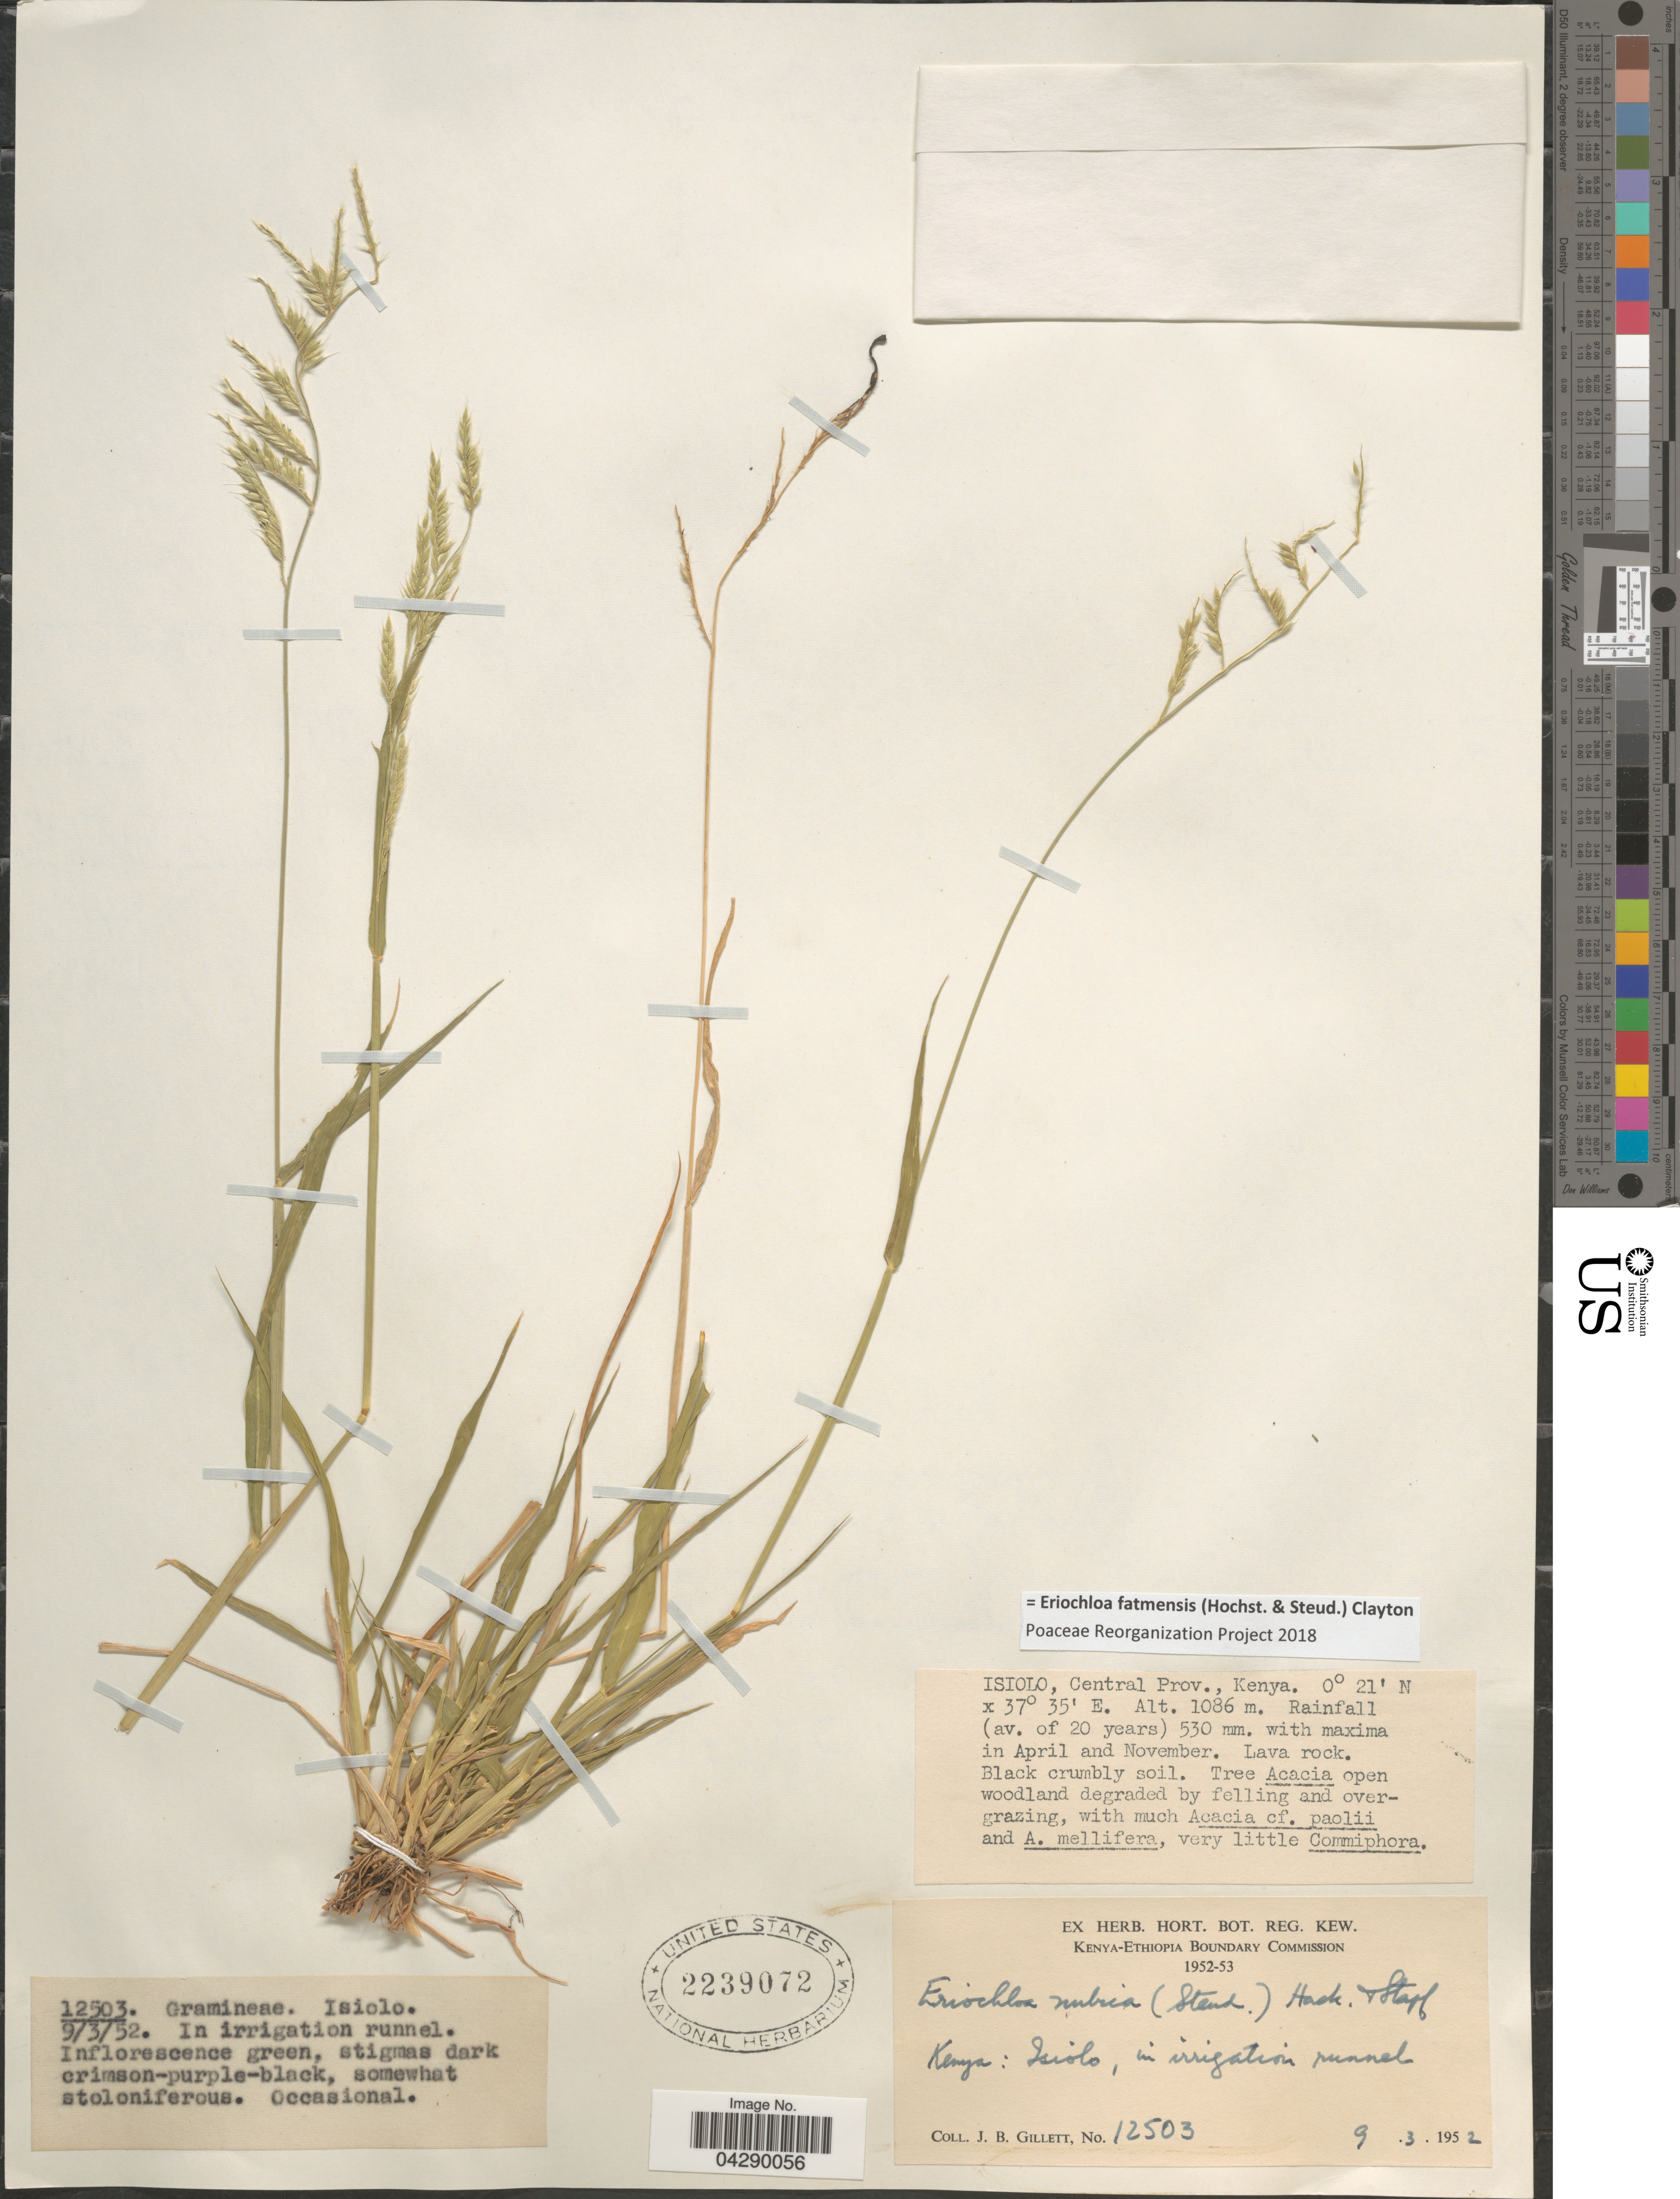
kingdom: Plantae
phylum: Tracheophyta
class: Liliopsida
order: Poales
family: Poaceae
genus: Eriochloa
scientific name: Eriochloa fatmensis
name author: (Hochst. & Steud.) Clayton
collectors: J. B. Gillett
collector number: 12503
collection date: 1952-03-09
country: Kenya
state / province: Isiolo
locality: Isiolo. Kenya-Ethiopia Boundary Commission 1952-53. In irrigation runnel.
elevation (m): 1086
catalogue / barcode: US 2239072